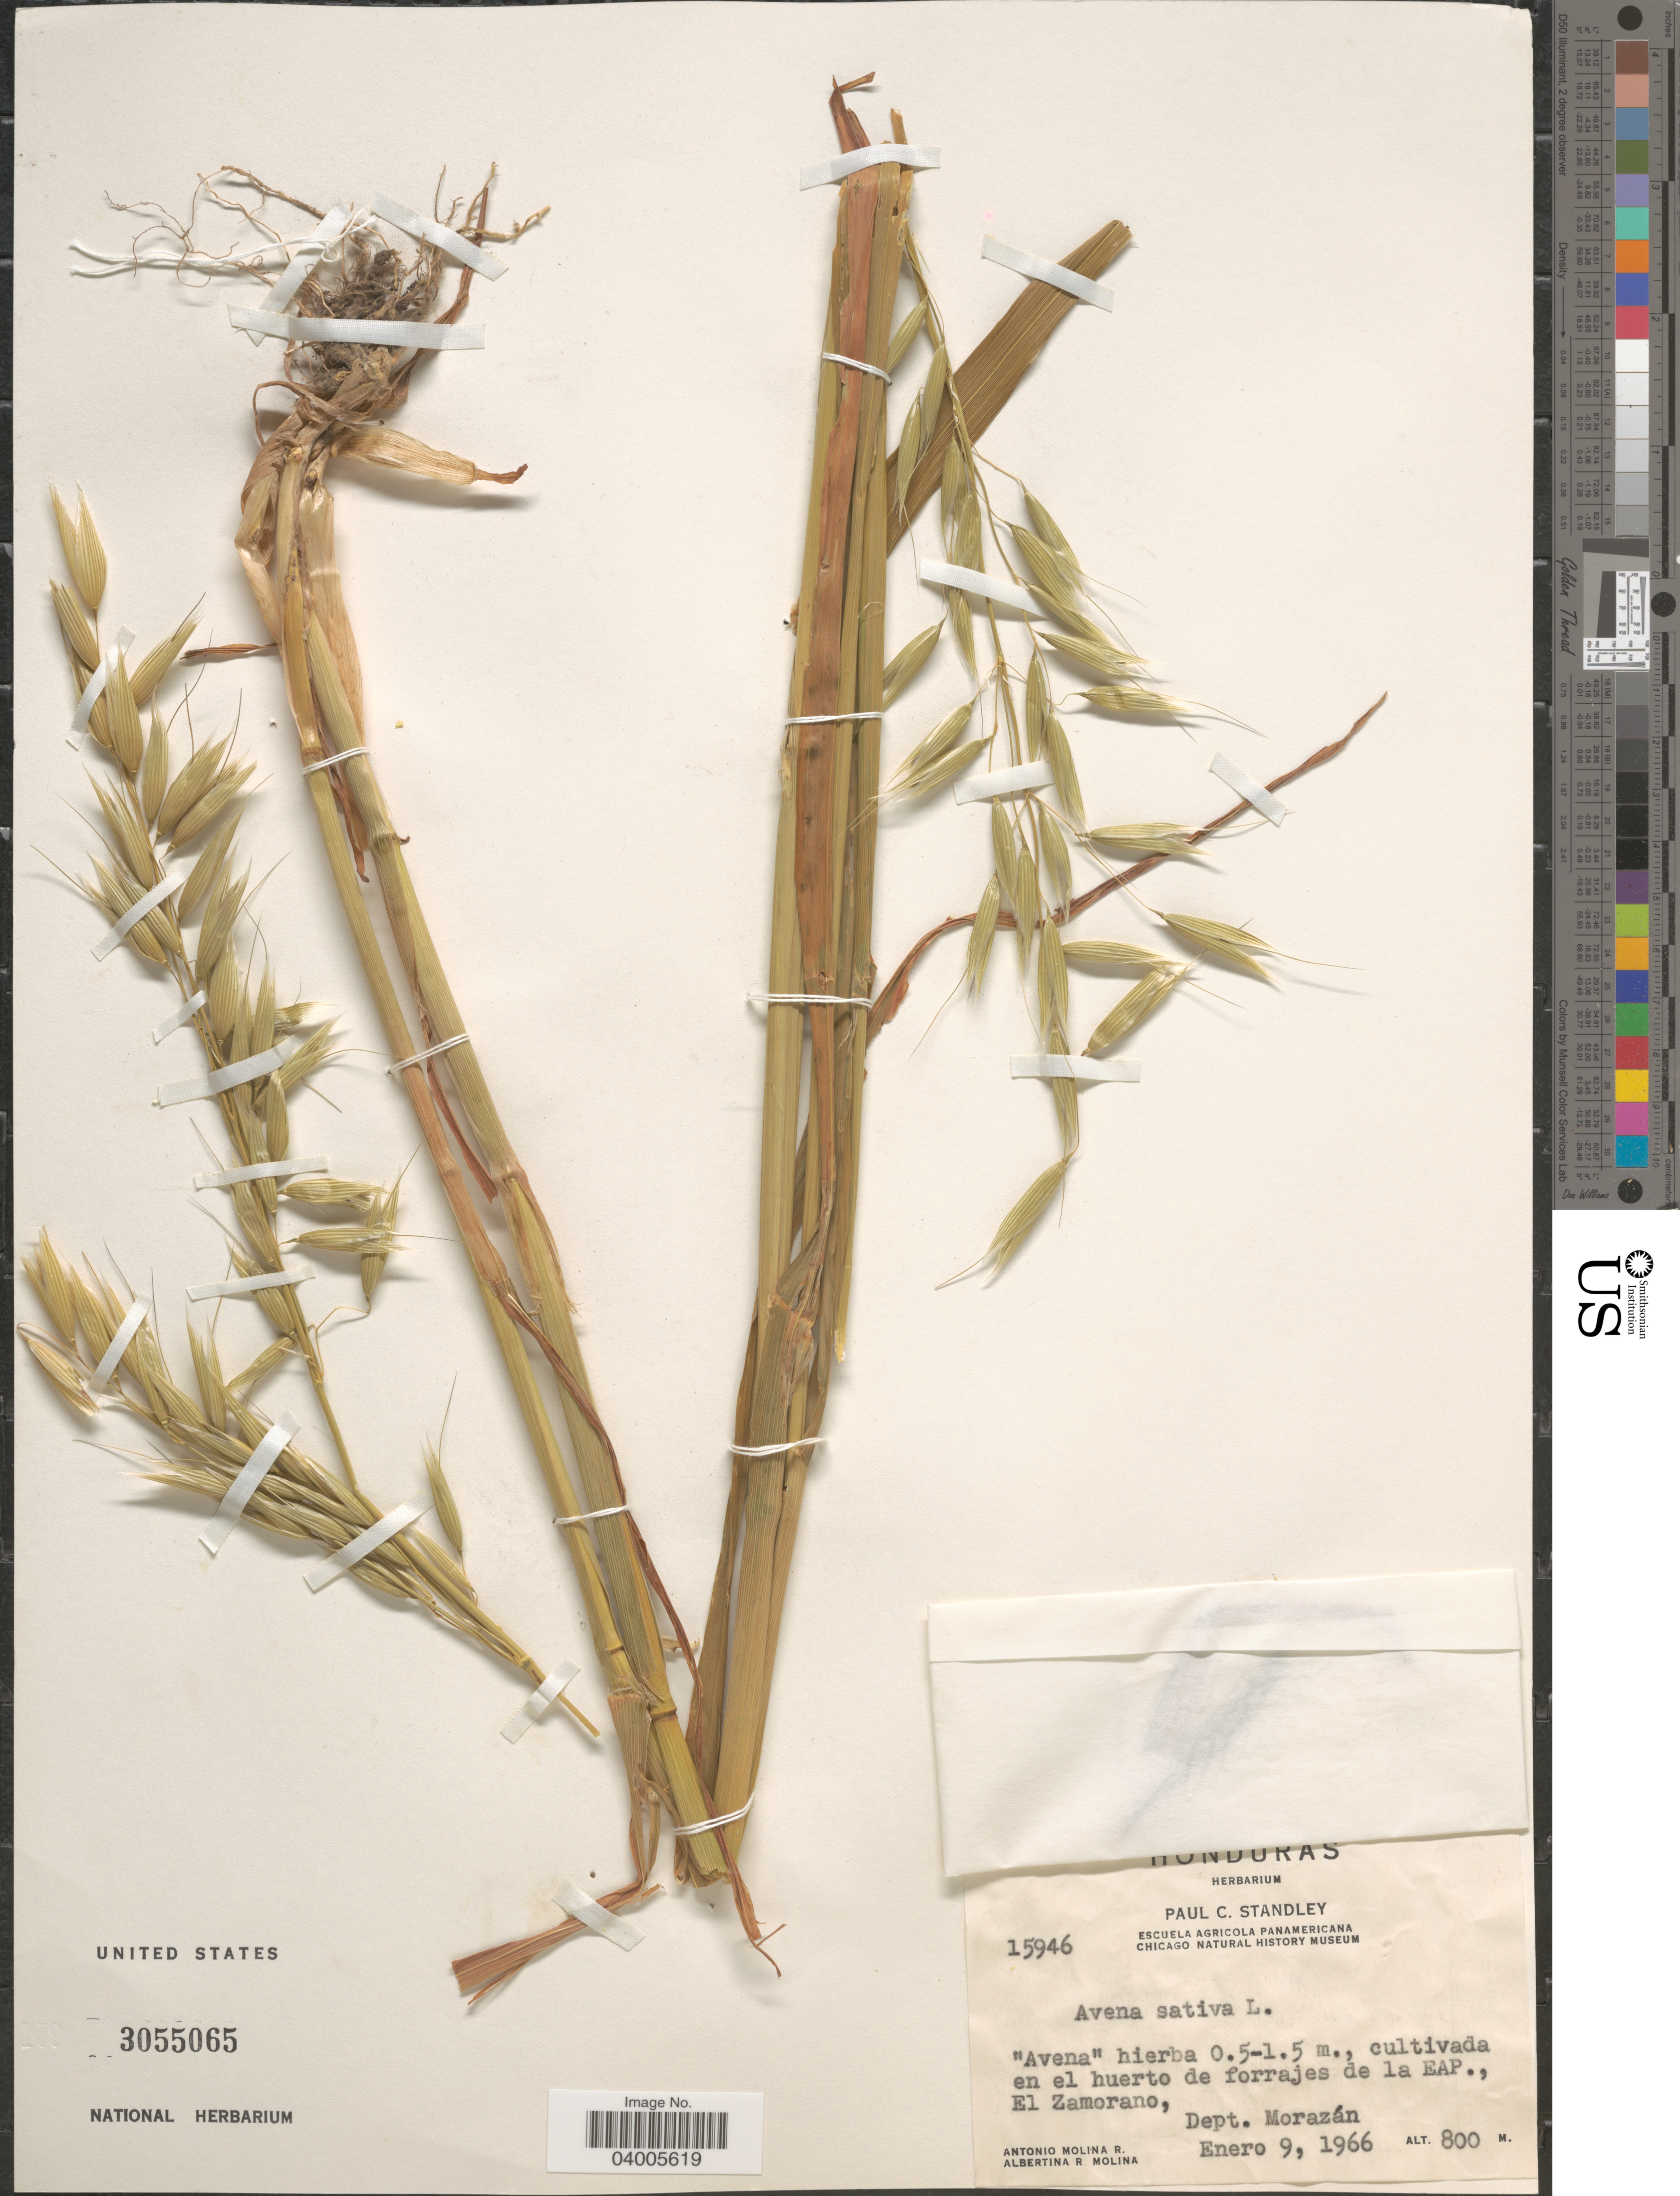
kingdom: Plantae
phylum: Tracheophyta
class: Liliopsida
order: Poales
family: Poaceae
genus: Avena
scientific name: Avena sativa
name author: L.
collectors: A. Molina R. & A. R. Molina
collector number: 15946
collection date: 1966-01-09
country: Honduras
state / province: Fco. Morazán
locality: En el huerto de forrajes de la EAP., El Zamorano, Dept. Morazán.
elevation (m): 800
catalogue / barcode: US 3055065